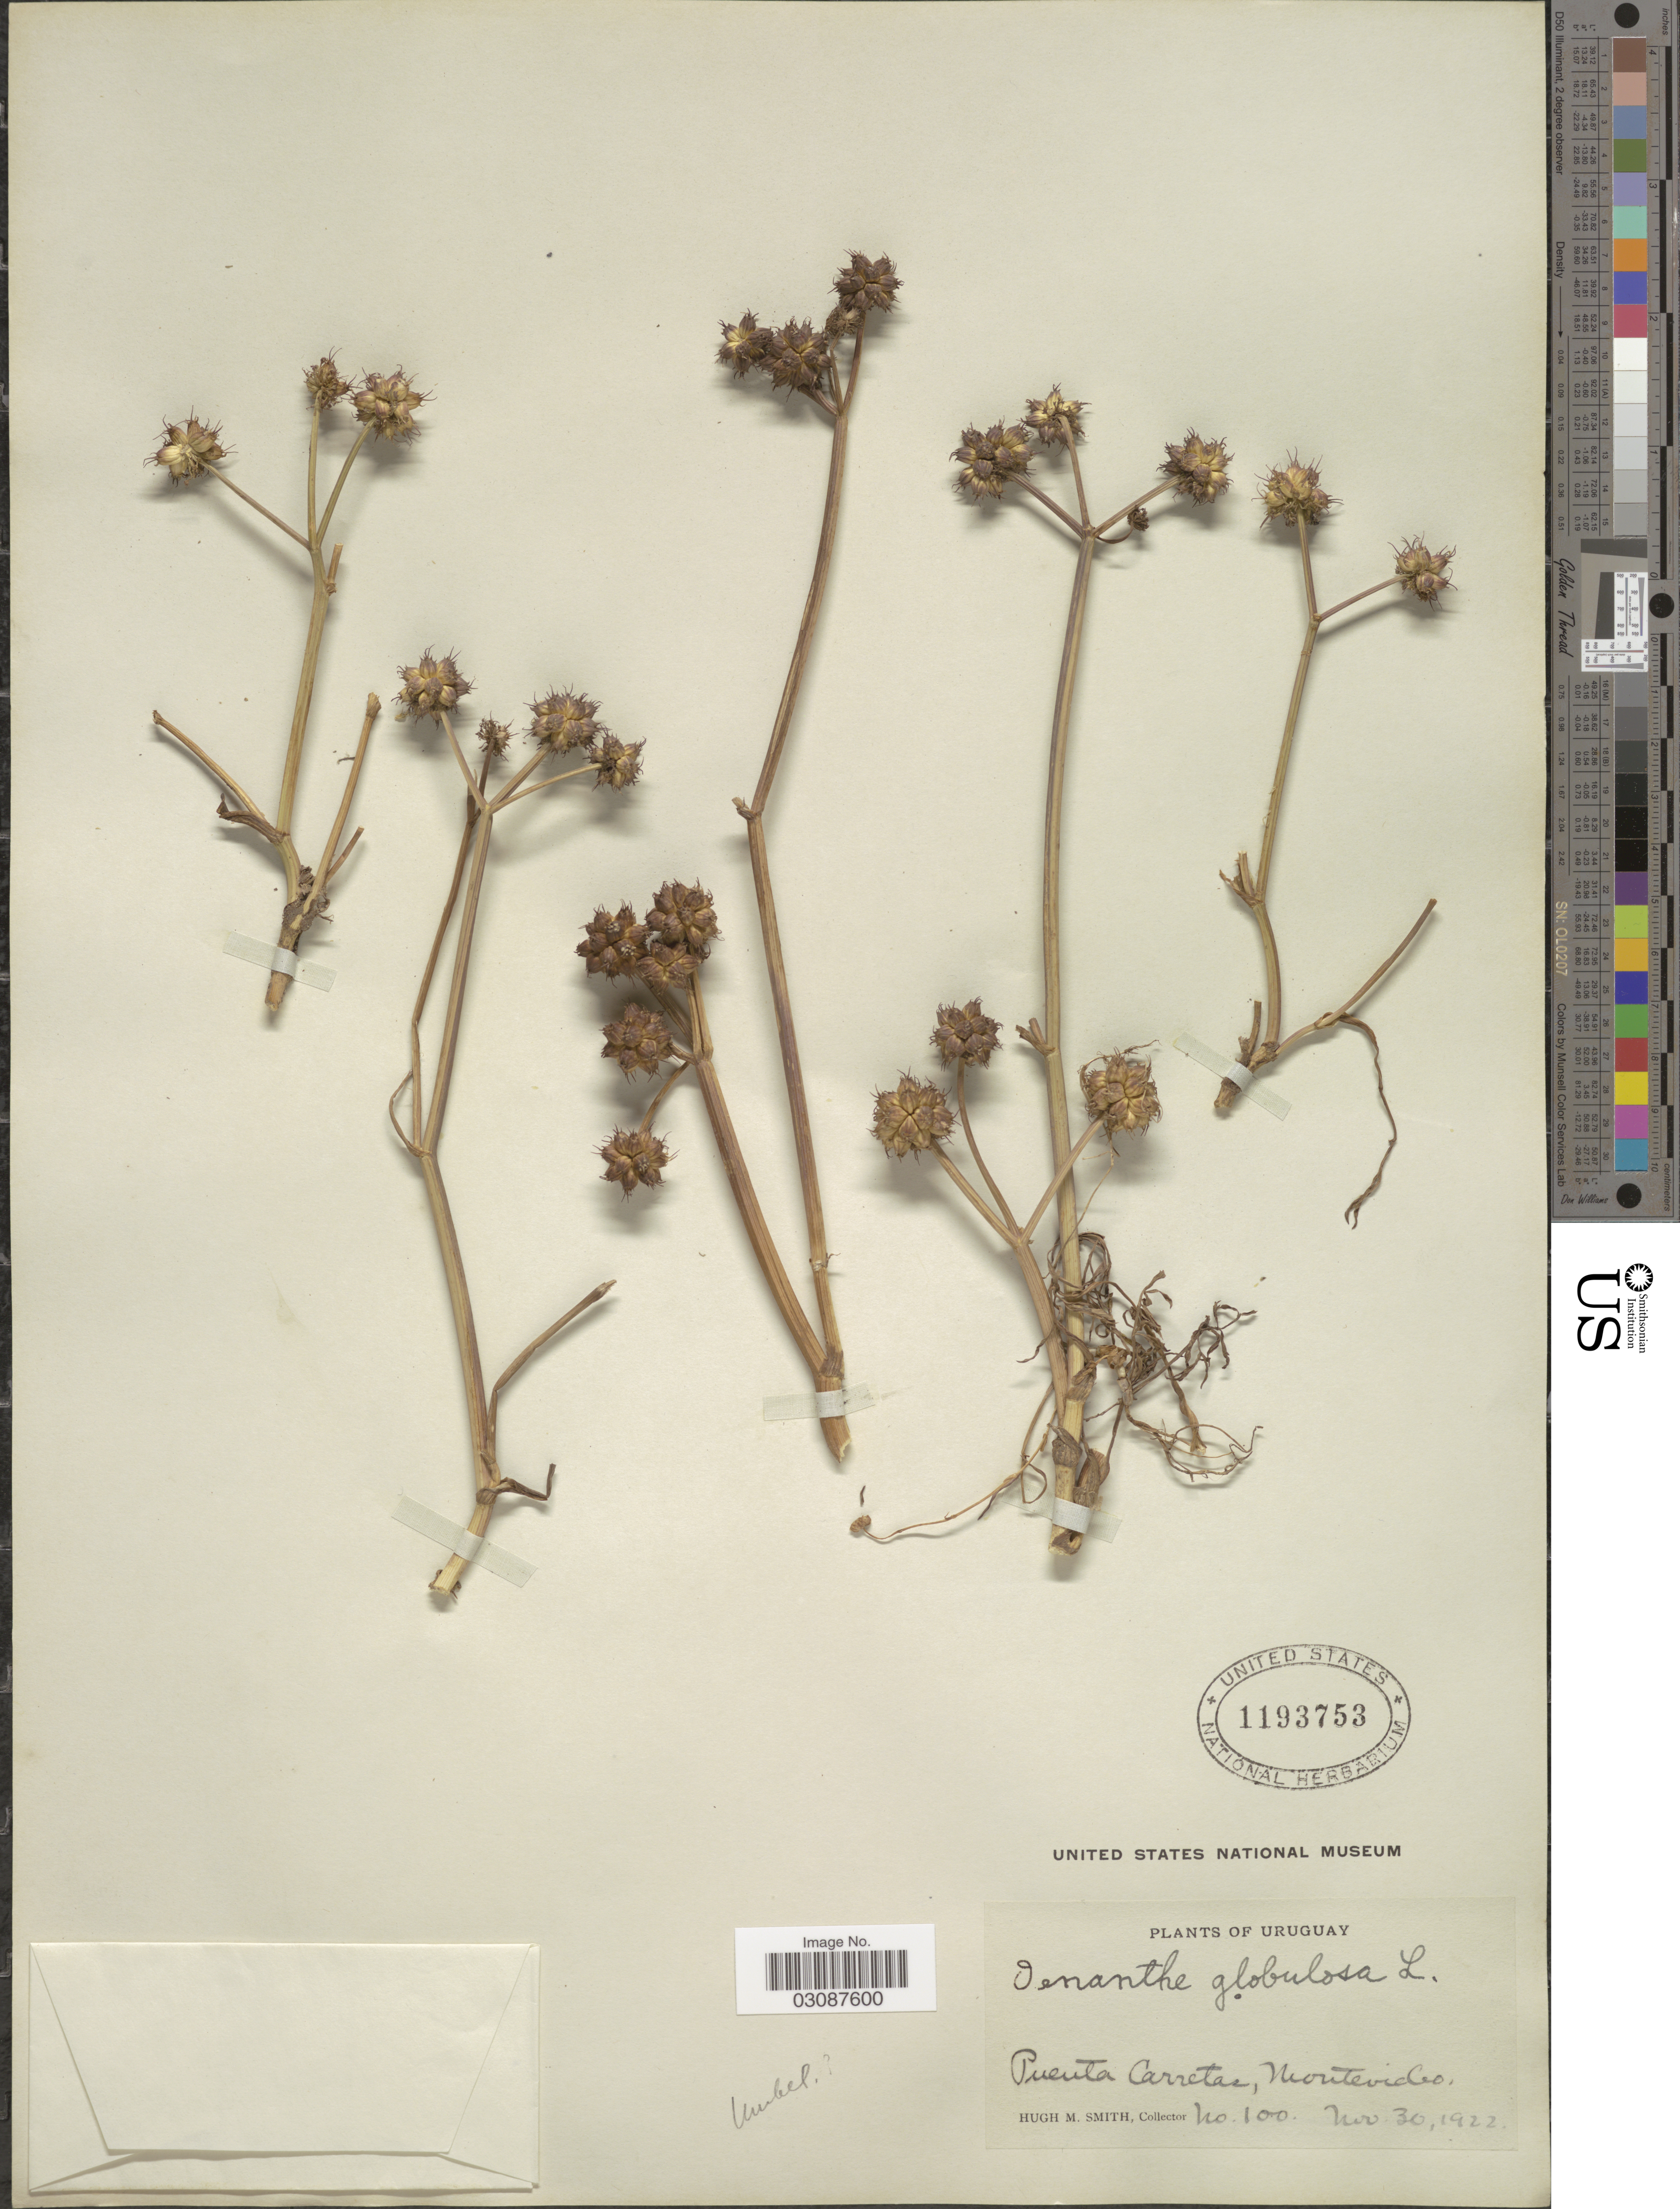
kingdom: Plantae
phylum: Tracheophyta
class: Magnoliopsida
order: Apiales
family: Apiaceae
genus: Oenanthe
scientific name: Oenanthe globulosa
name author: L.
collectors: H. M. Smith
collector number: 100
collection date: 1922-11-30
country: Uruguay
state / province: Montevideo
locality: Puente Carretas.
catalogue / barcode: US 1193753